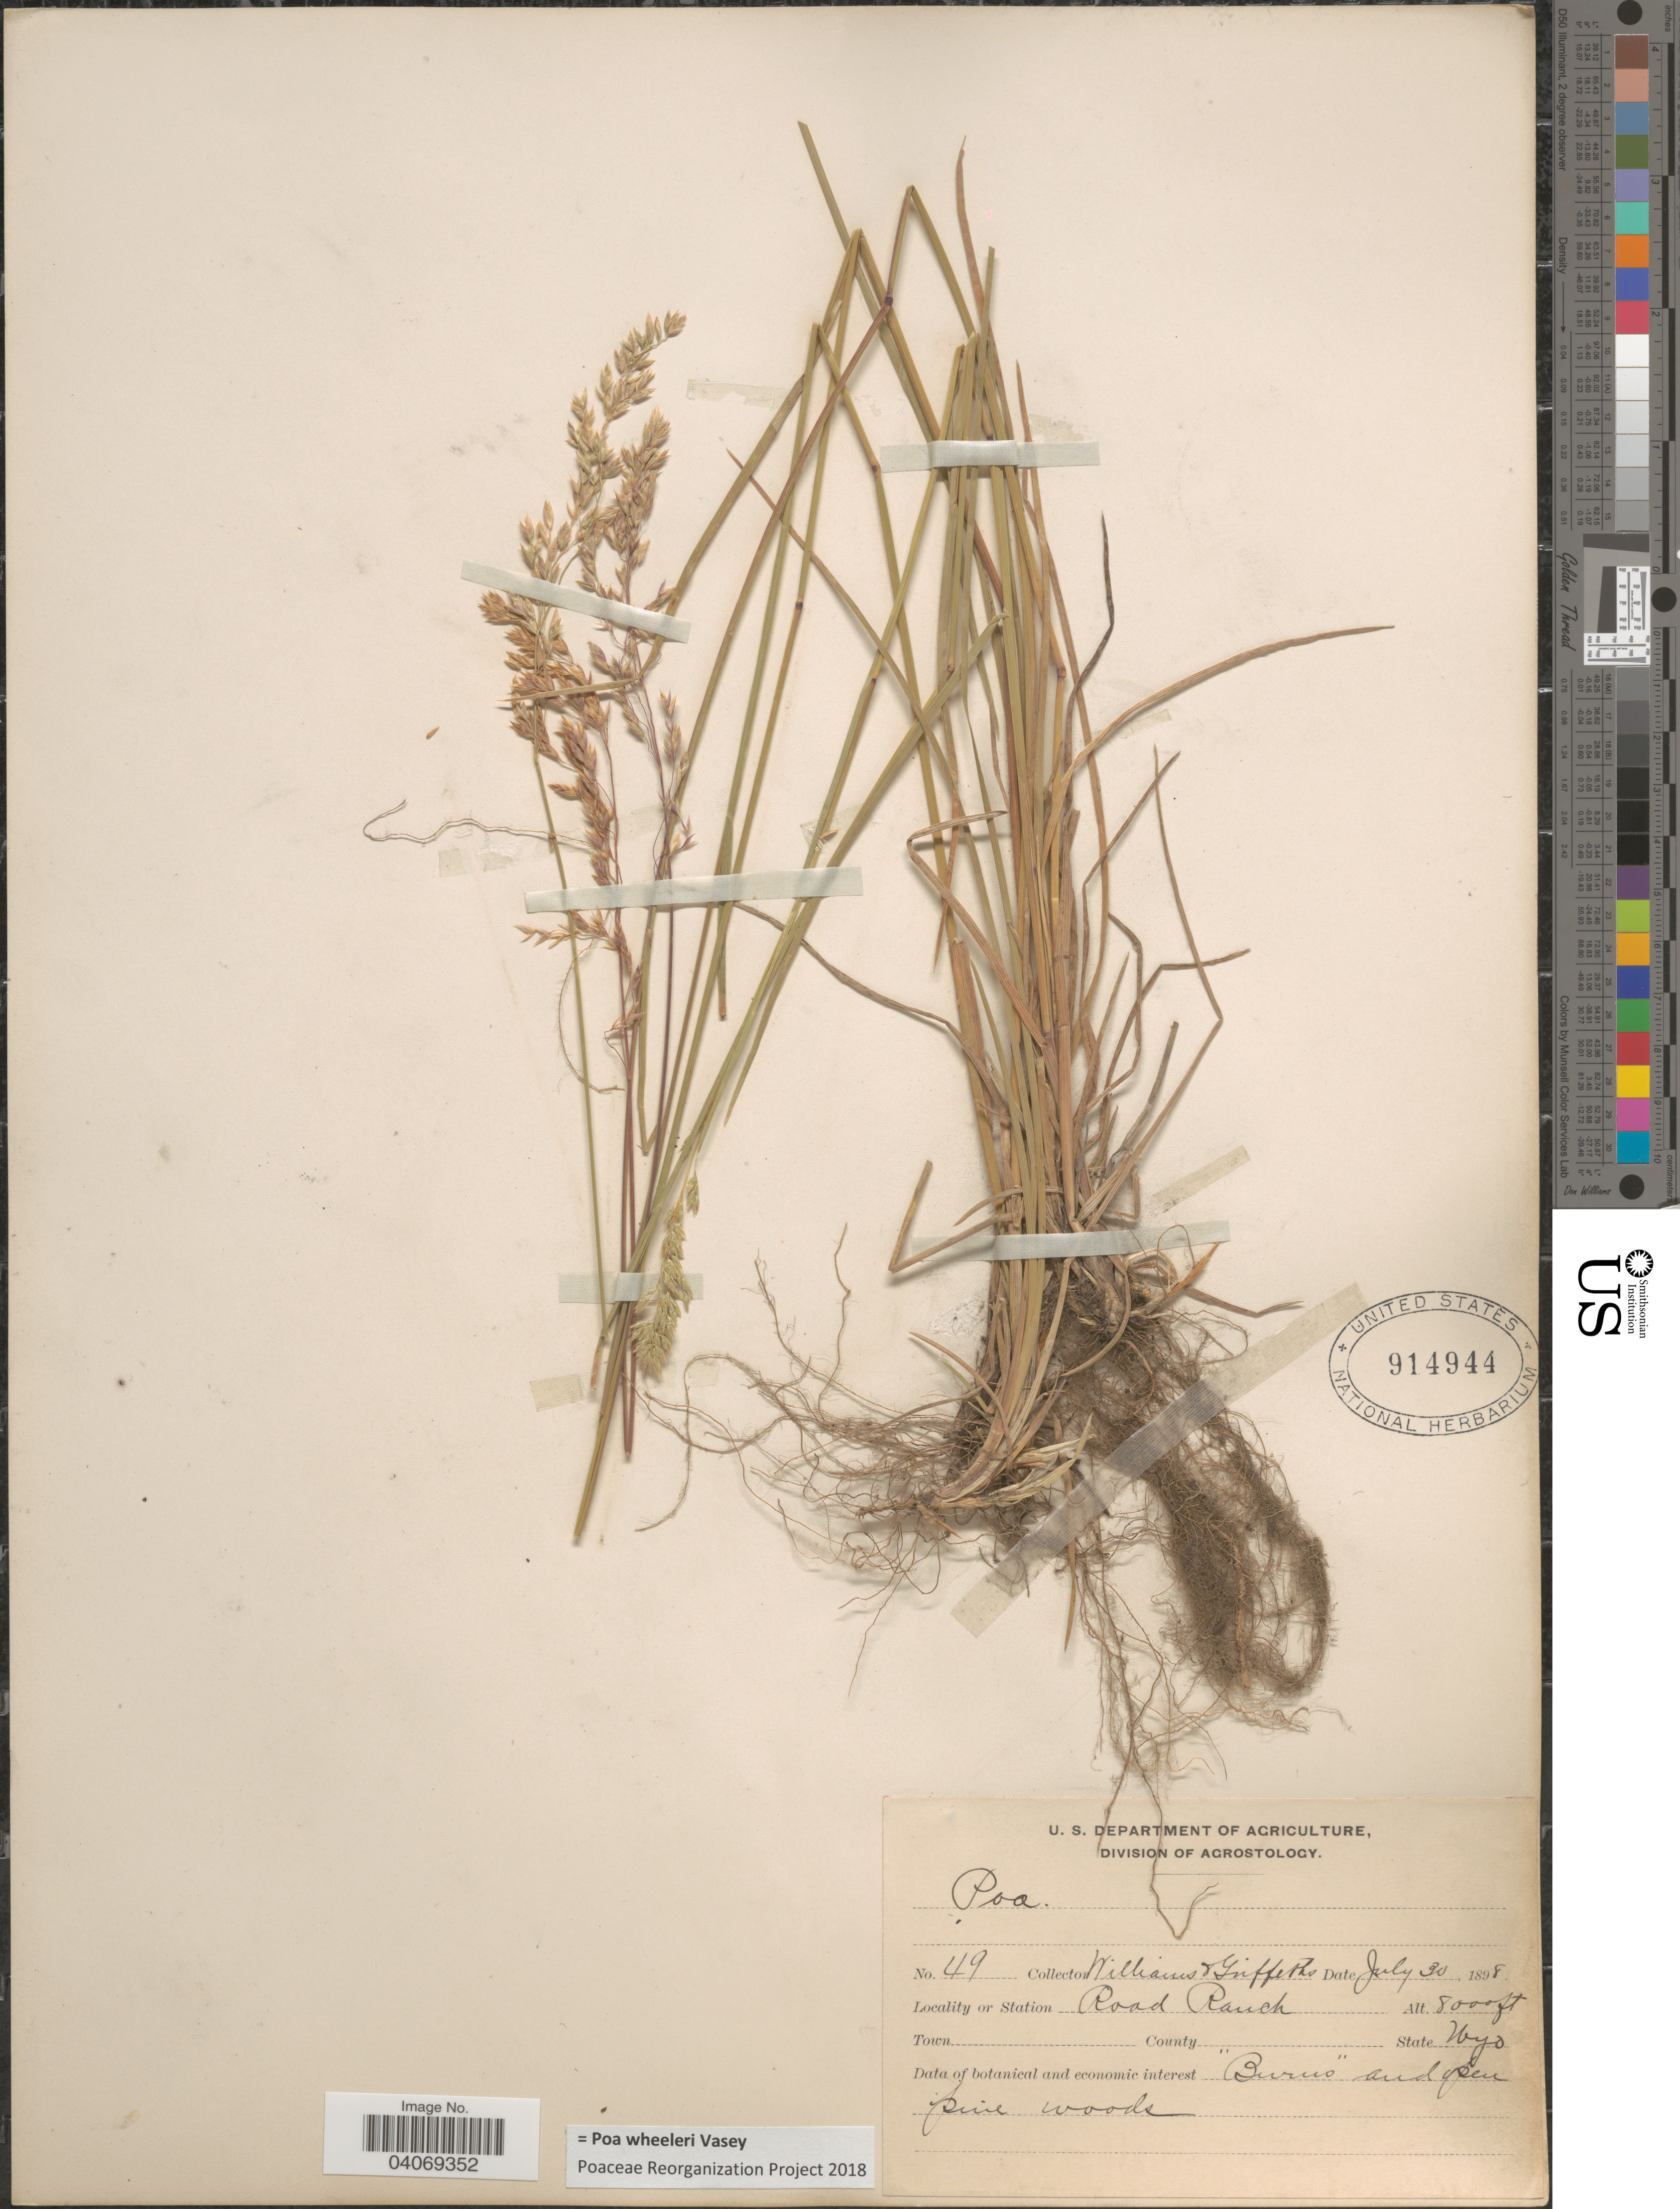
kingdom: Plantae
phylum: Tracheophyta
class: Liliopsida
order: Poales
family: Poaceae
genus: Poa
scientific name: Poa wheeleri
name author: Vasey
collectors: -- Williams & -- Griffiths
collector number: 49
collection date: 1898-07-30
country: United States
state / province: Wyoming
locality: Road Ranch.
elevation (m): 2438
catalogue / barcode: US 914944